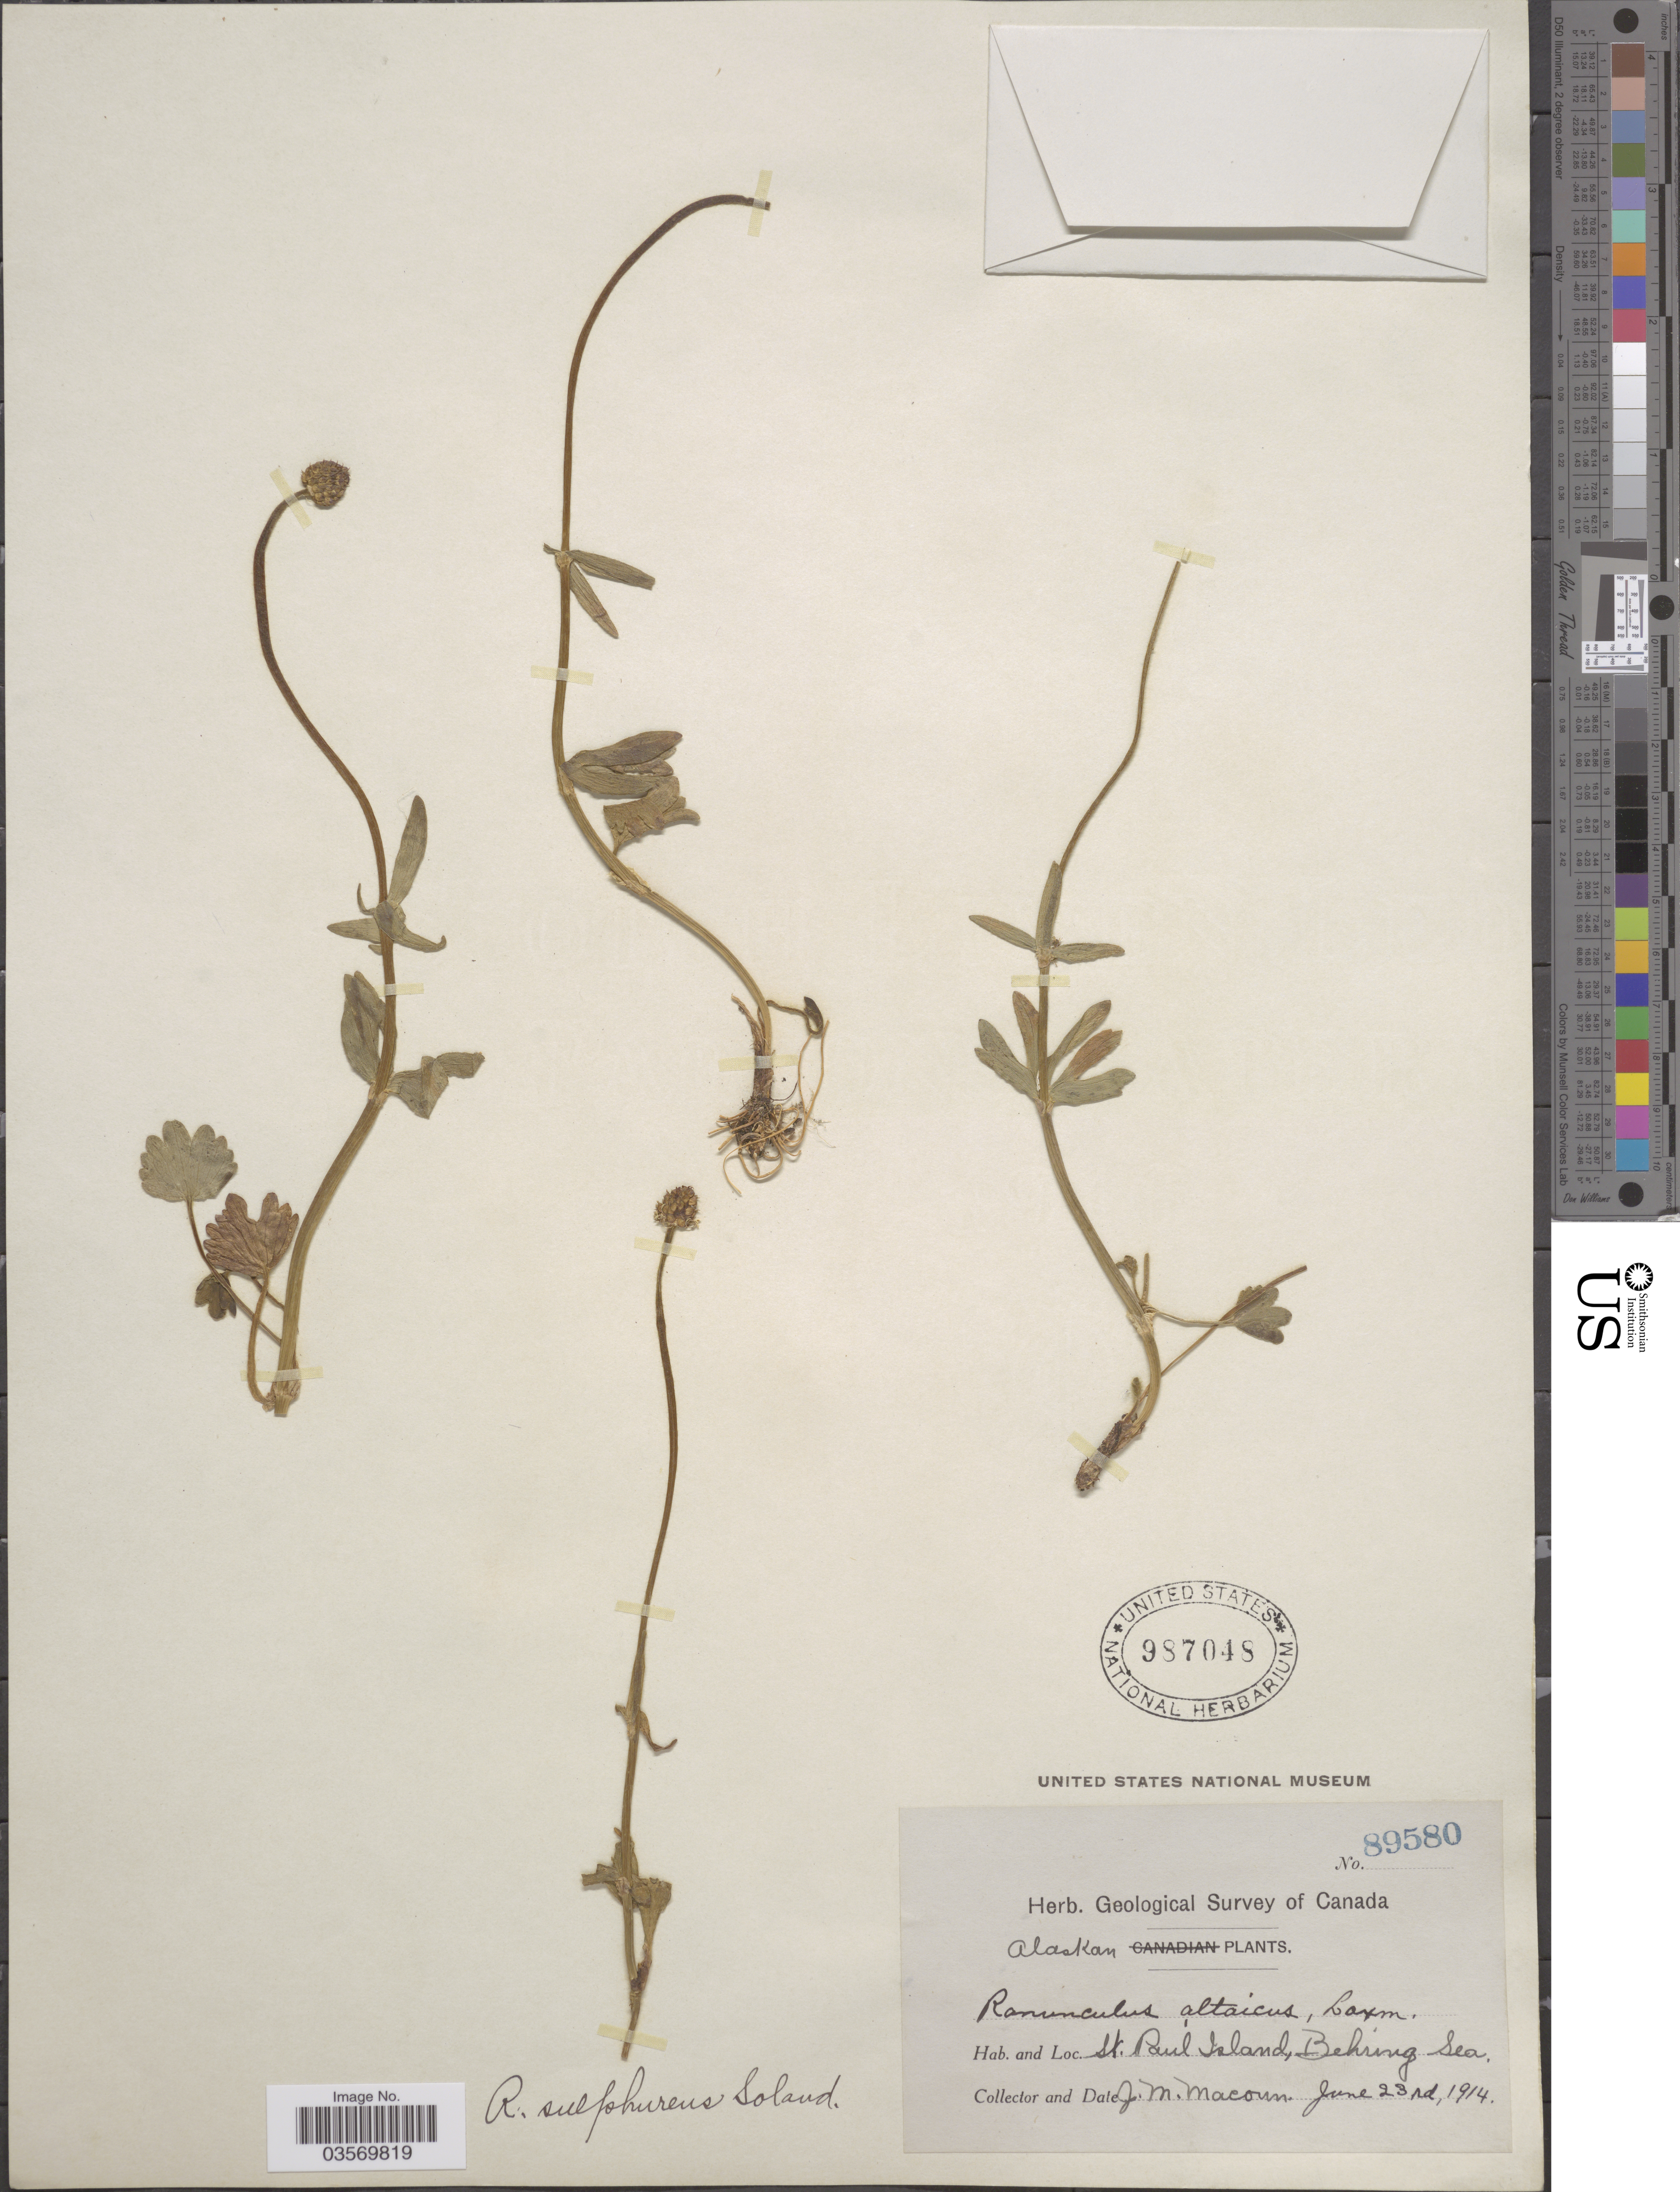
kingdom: Plantae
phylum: Tracheophyta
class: Magnoliopsida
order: Ranunculales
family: Ranunculaceae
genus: Ranunculus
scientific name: Ranunculus sulphureus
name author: Sol.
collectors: J. M. Macoun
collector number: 89580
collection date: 1914-06-23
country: United States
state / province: Alaska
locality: Alaskan. St. Paul Island, Behring Sea.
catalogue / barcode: US 987048